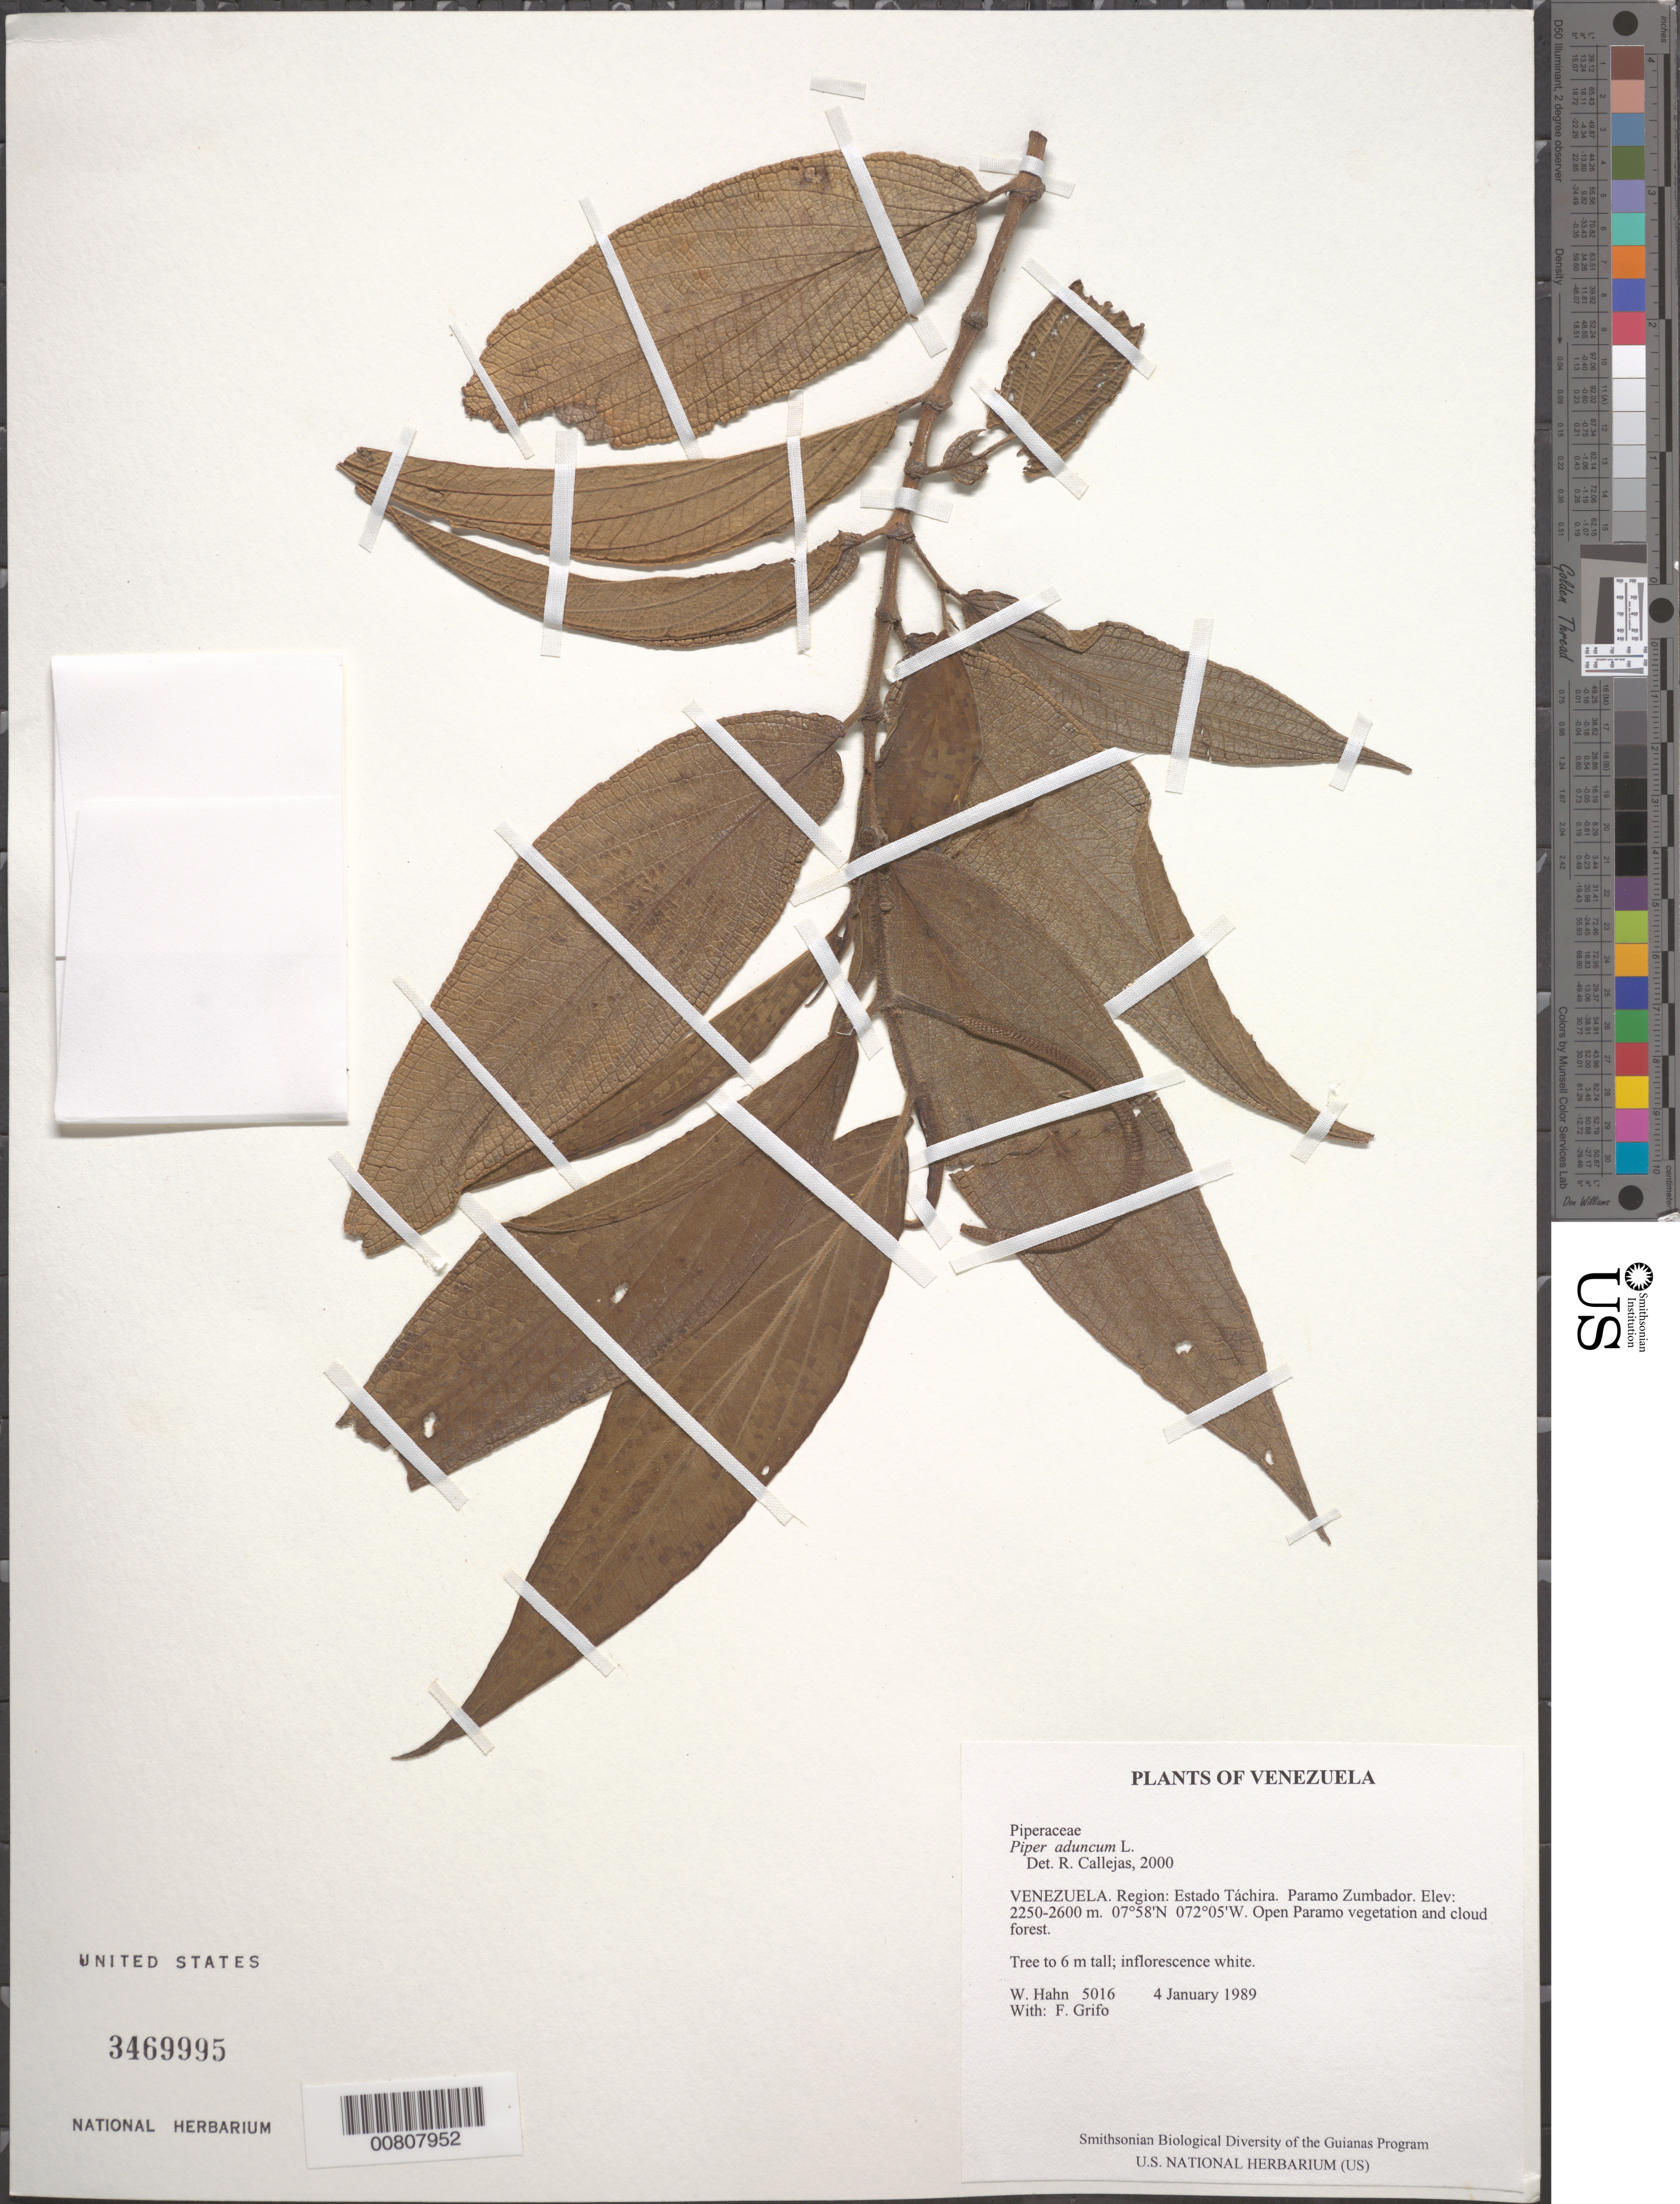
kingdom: Plantae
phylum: Tracheophyta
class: Magnoliopsida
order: Piperales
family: Piperaceae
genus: Piper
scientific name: Piper aduncum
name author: L.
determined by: Callejas, Ricardo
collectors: W. Hahn & F. Grifo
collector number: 5016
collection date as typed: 4 January 1989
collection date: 1989-01-04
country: Venezuela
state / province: Táchira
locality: Paramo Zumbador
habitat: Open Paramo vegetation and cloud forest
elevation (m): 2250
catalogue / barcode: US 3469995